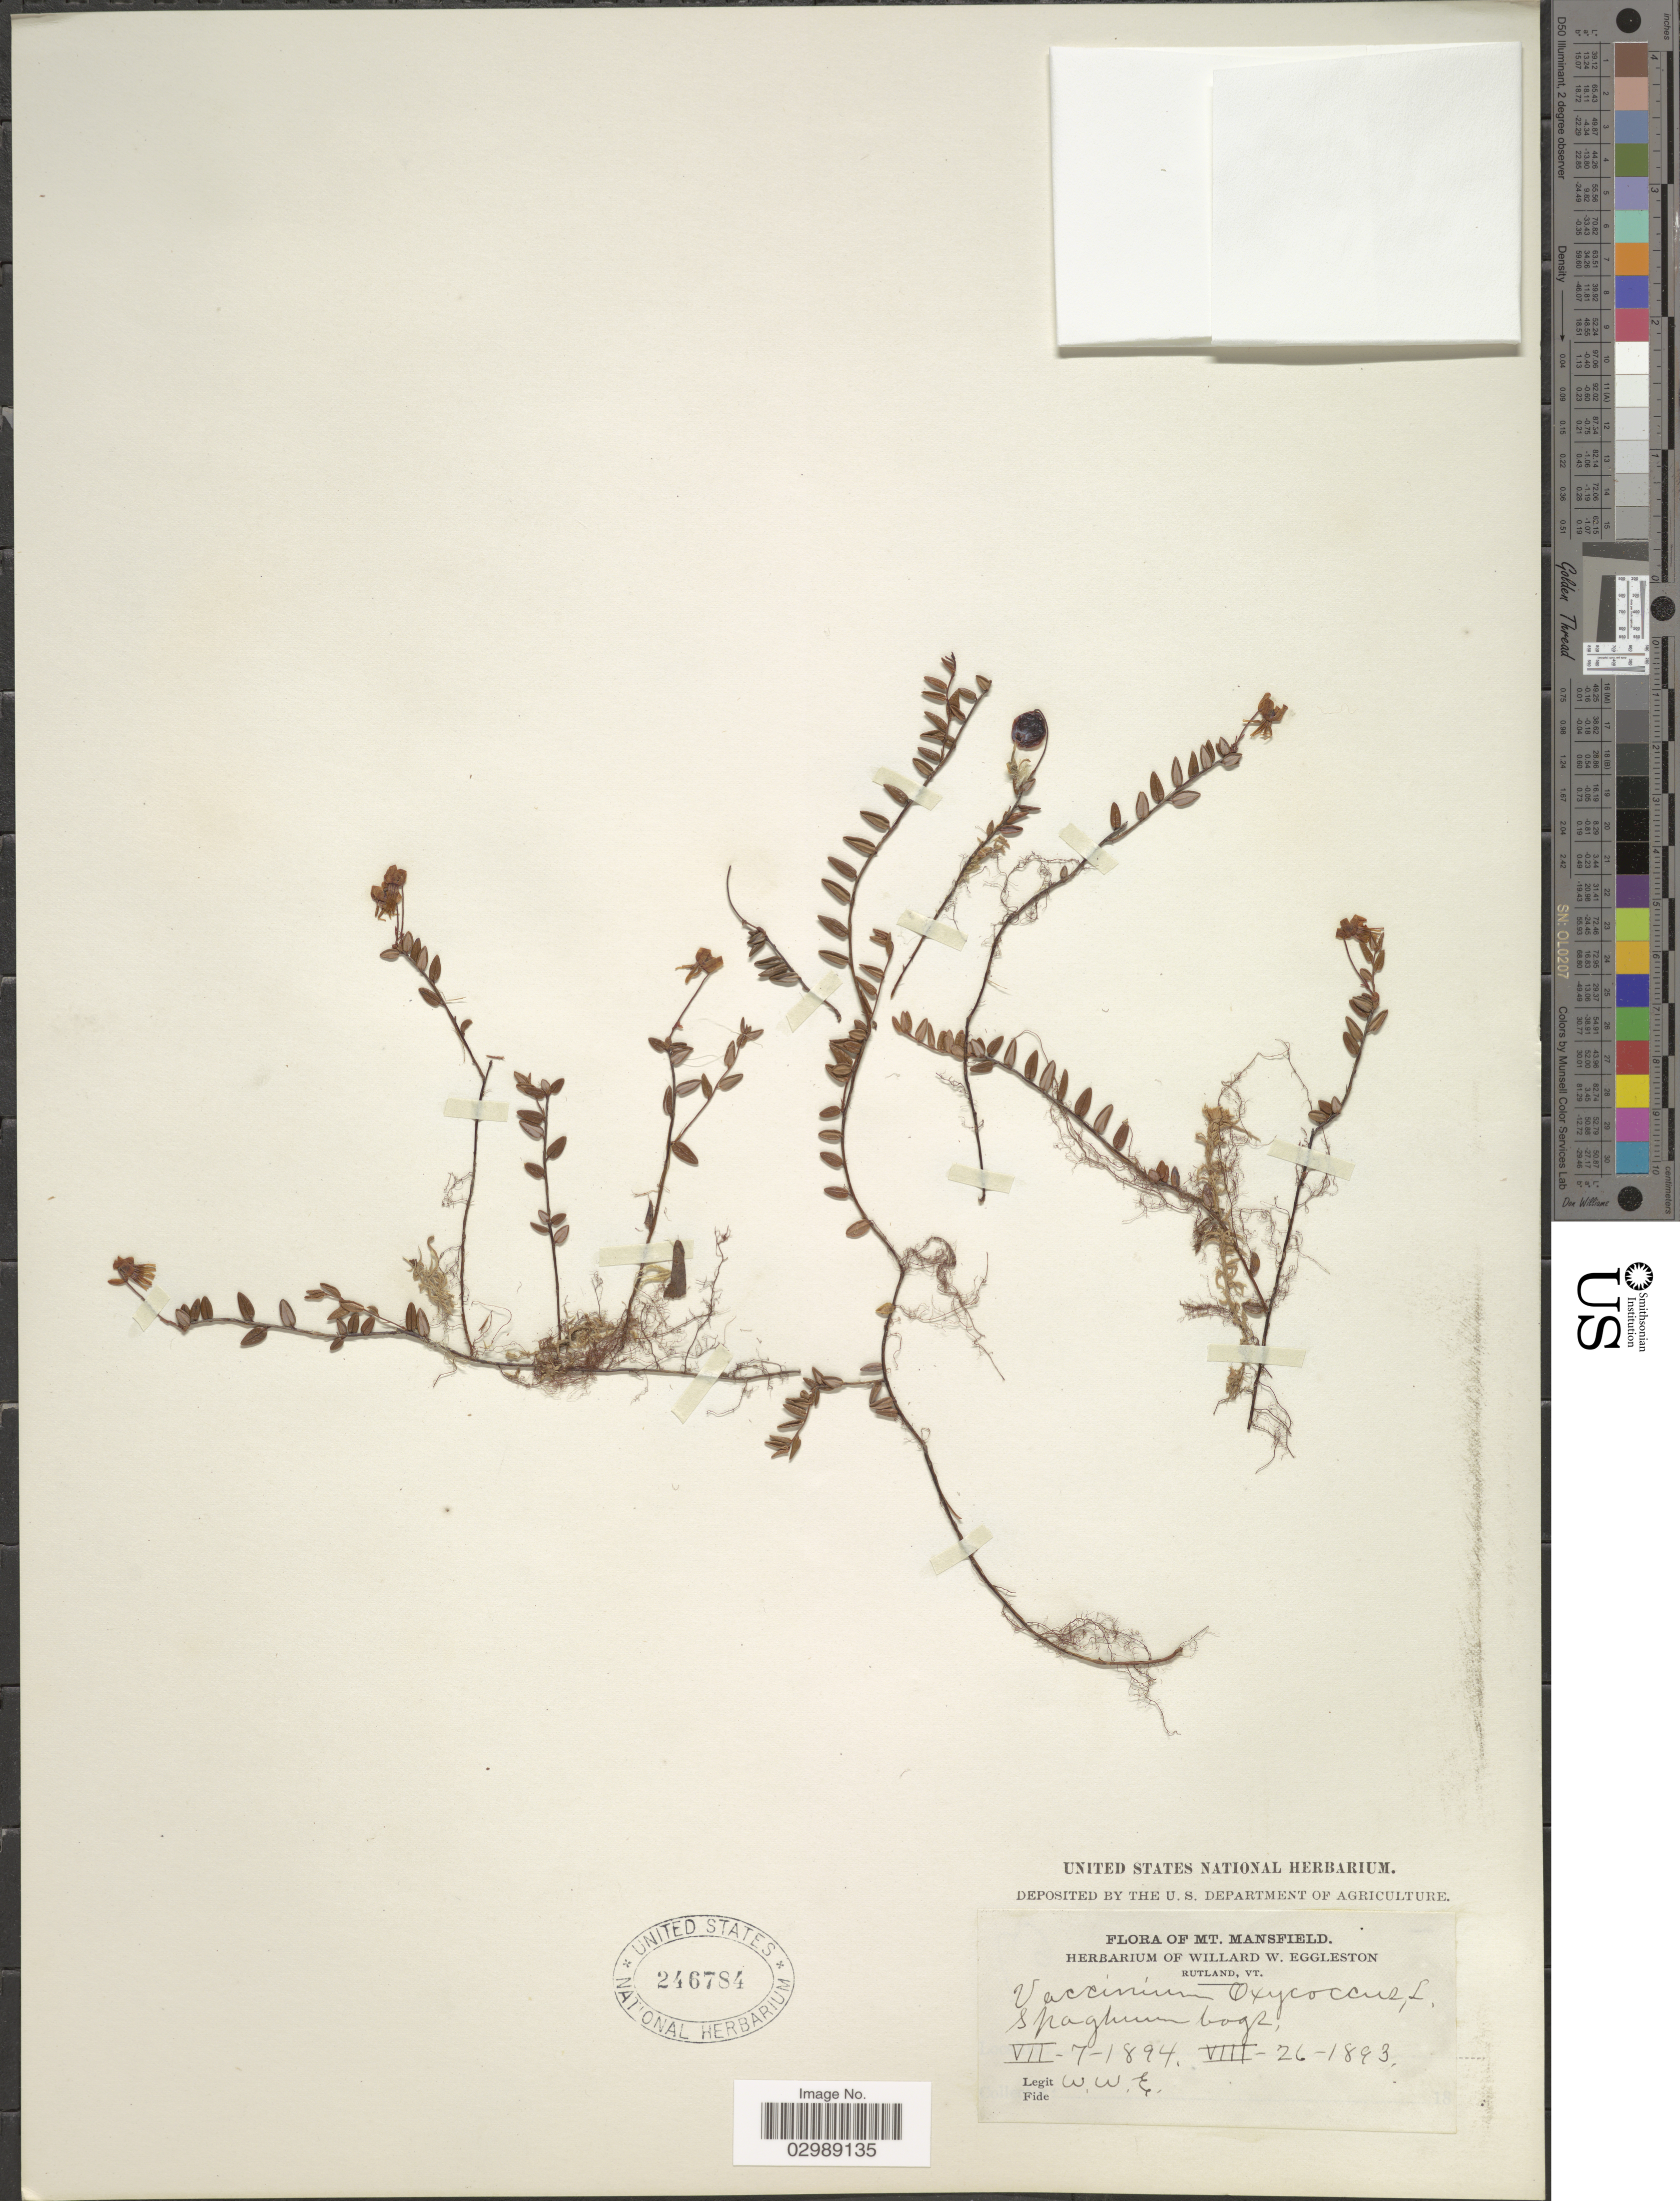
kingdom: Plantae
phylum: Tracheophyta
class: Magnoliopsida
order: Ericales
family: Ericaceae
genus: Vaccinium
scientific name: Vaccinium oxycoccos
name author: L.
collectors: W. W. Eggleston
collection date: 1893-08-26/1894-07-07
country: United States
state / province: Vermont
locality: Mt. Mansfield. Rutland. Sphagnum bogs.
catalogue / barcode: US 246784